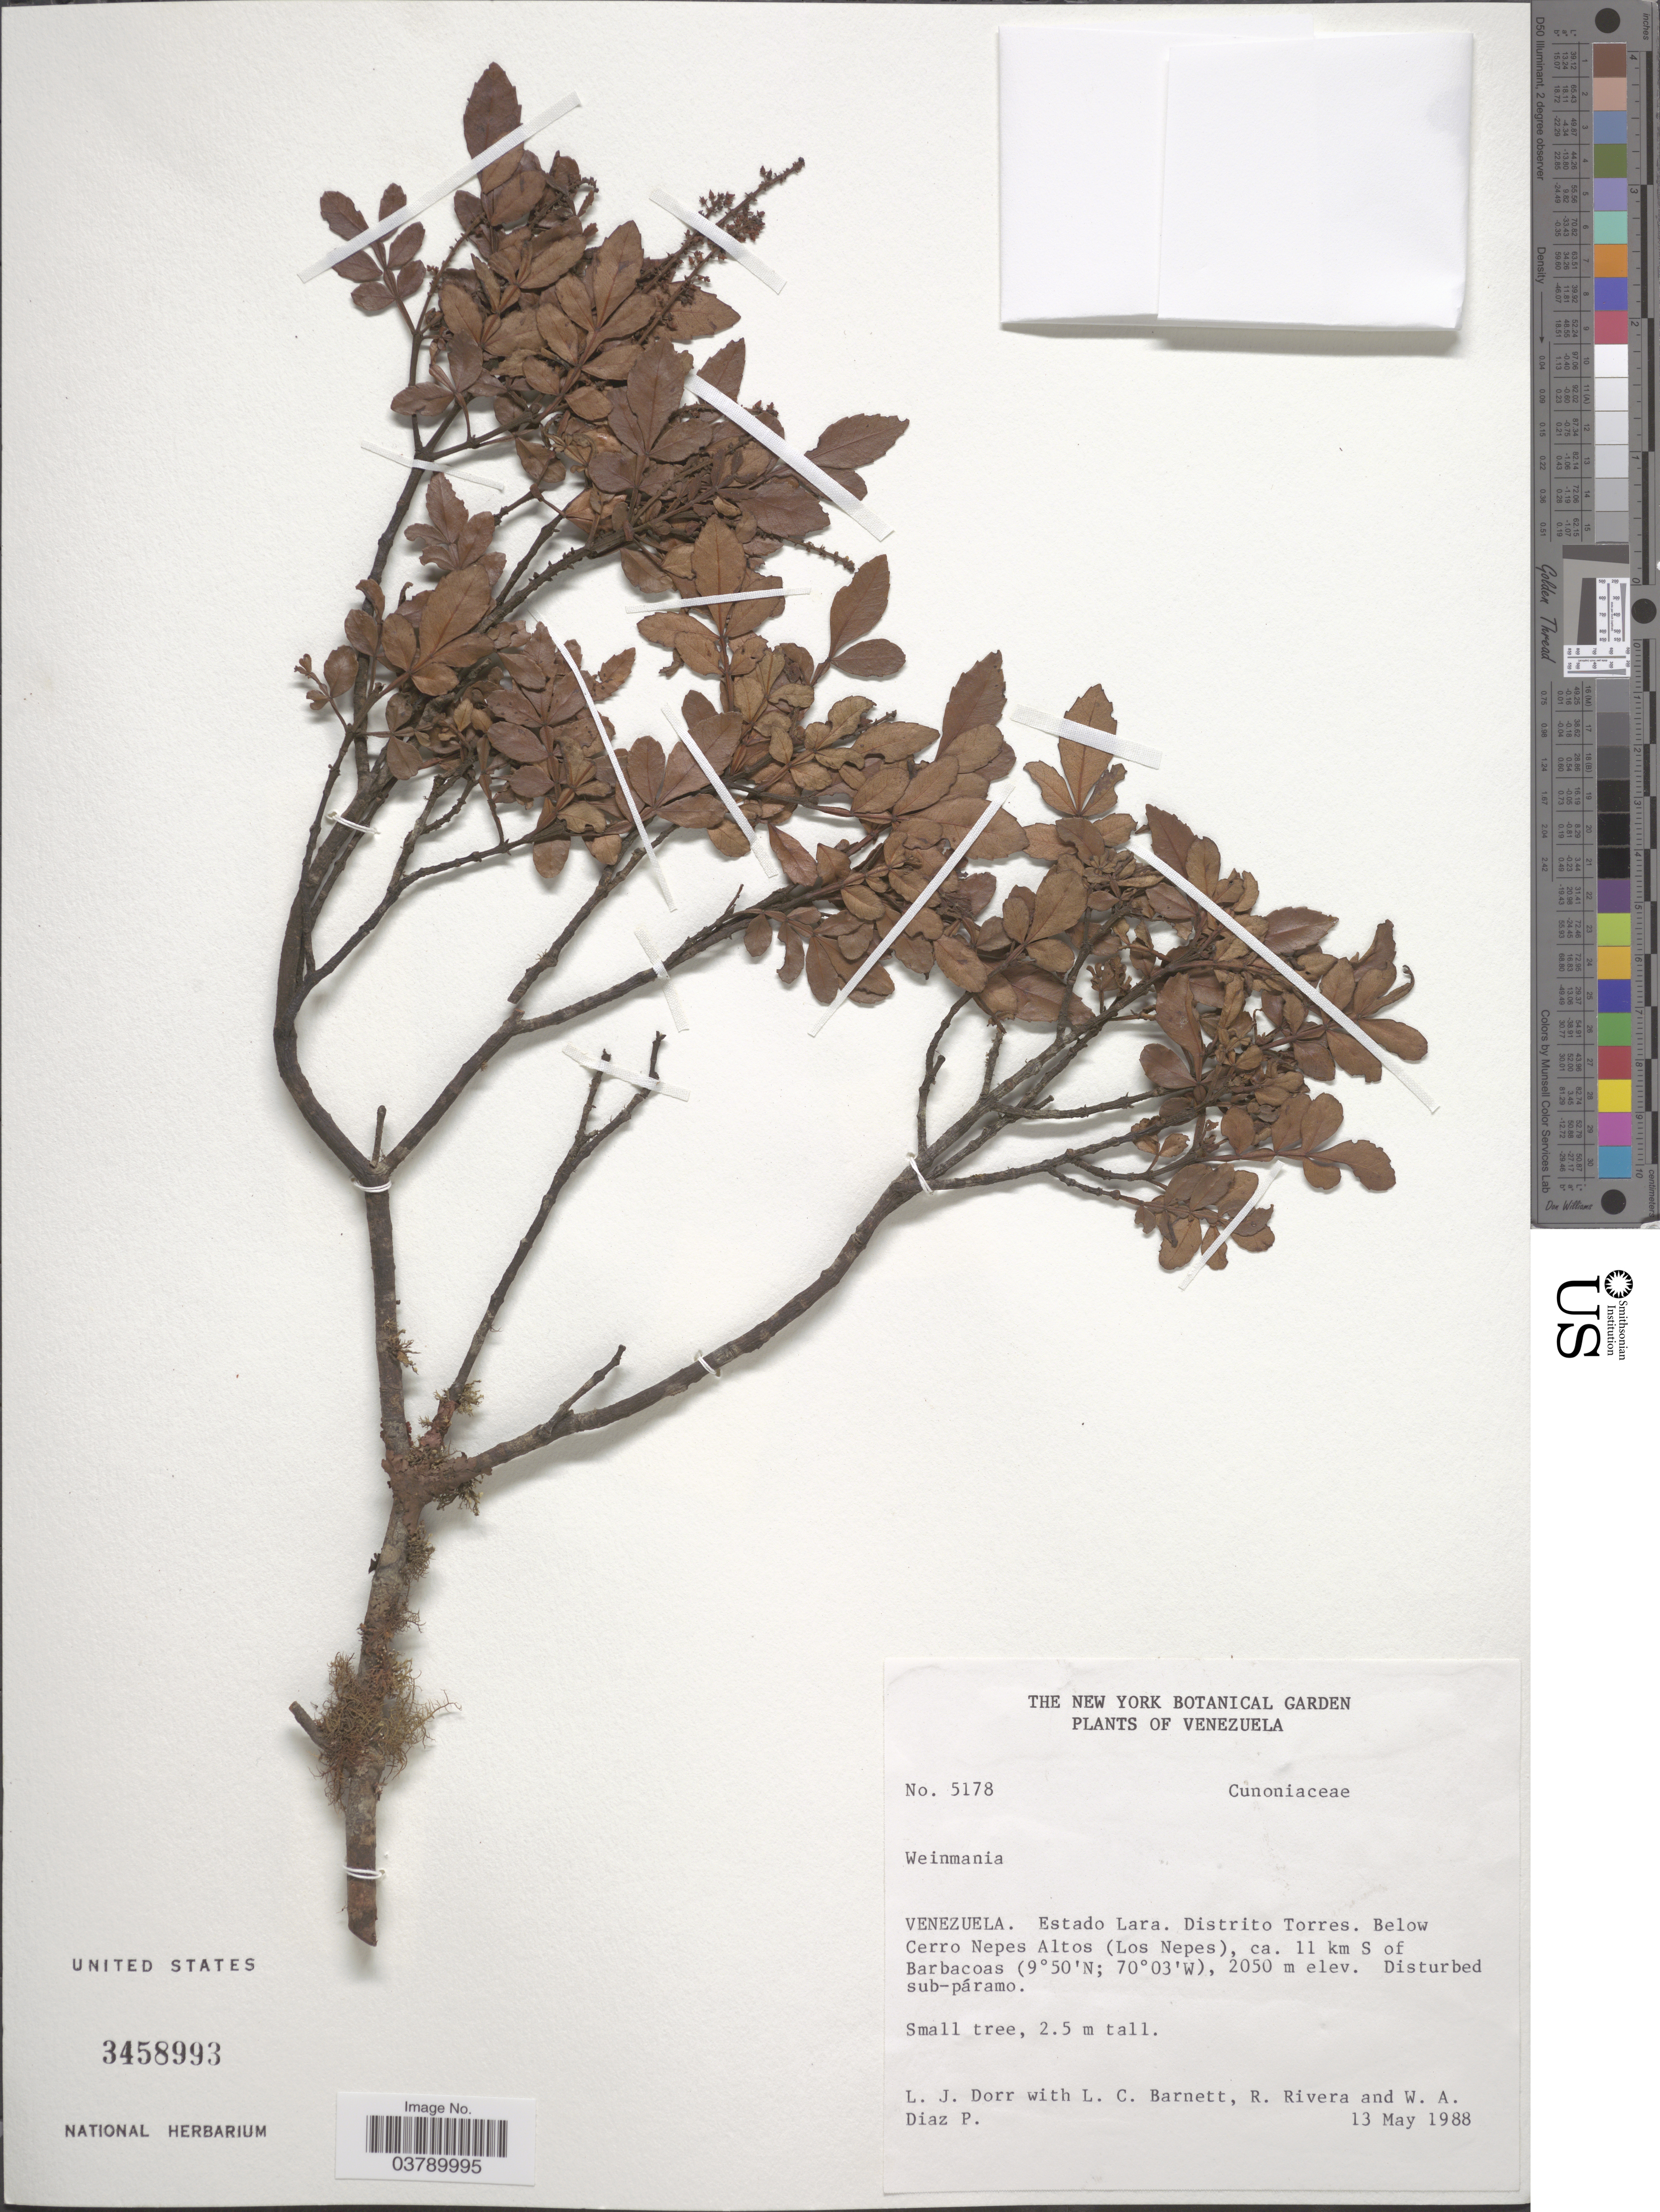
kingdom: Plantae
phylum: Tracheophyta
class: Magnoliopsida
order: Oxalidales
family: Cunoniaceae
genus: Weinmannia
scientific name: Weinmannia sp.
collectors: L. J. Dorr, L. C. Barnett, R. Rivera & W. Díaz P.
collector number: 5178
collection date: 1988-05-13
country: Venezuela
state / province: Lara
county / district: Torres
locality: Below Cerro Nepes Altos (Los Nepes), ca. 11 km S of Barbacoas.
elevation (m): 2050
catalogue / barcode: US 3458993